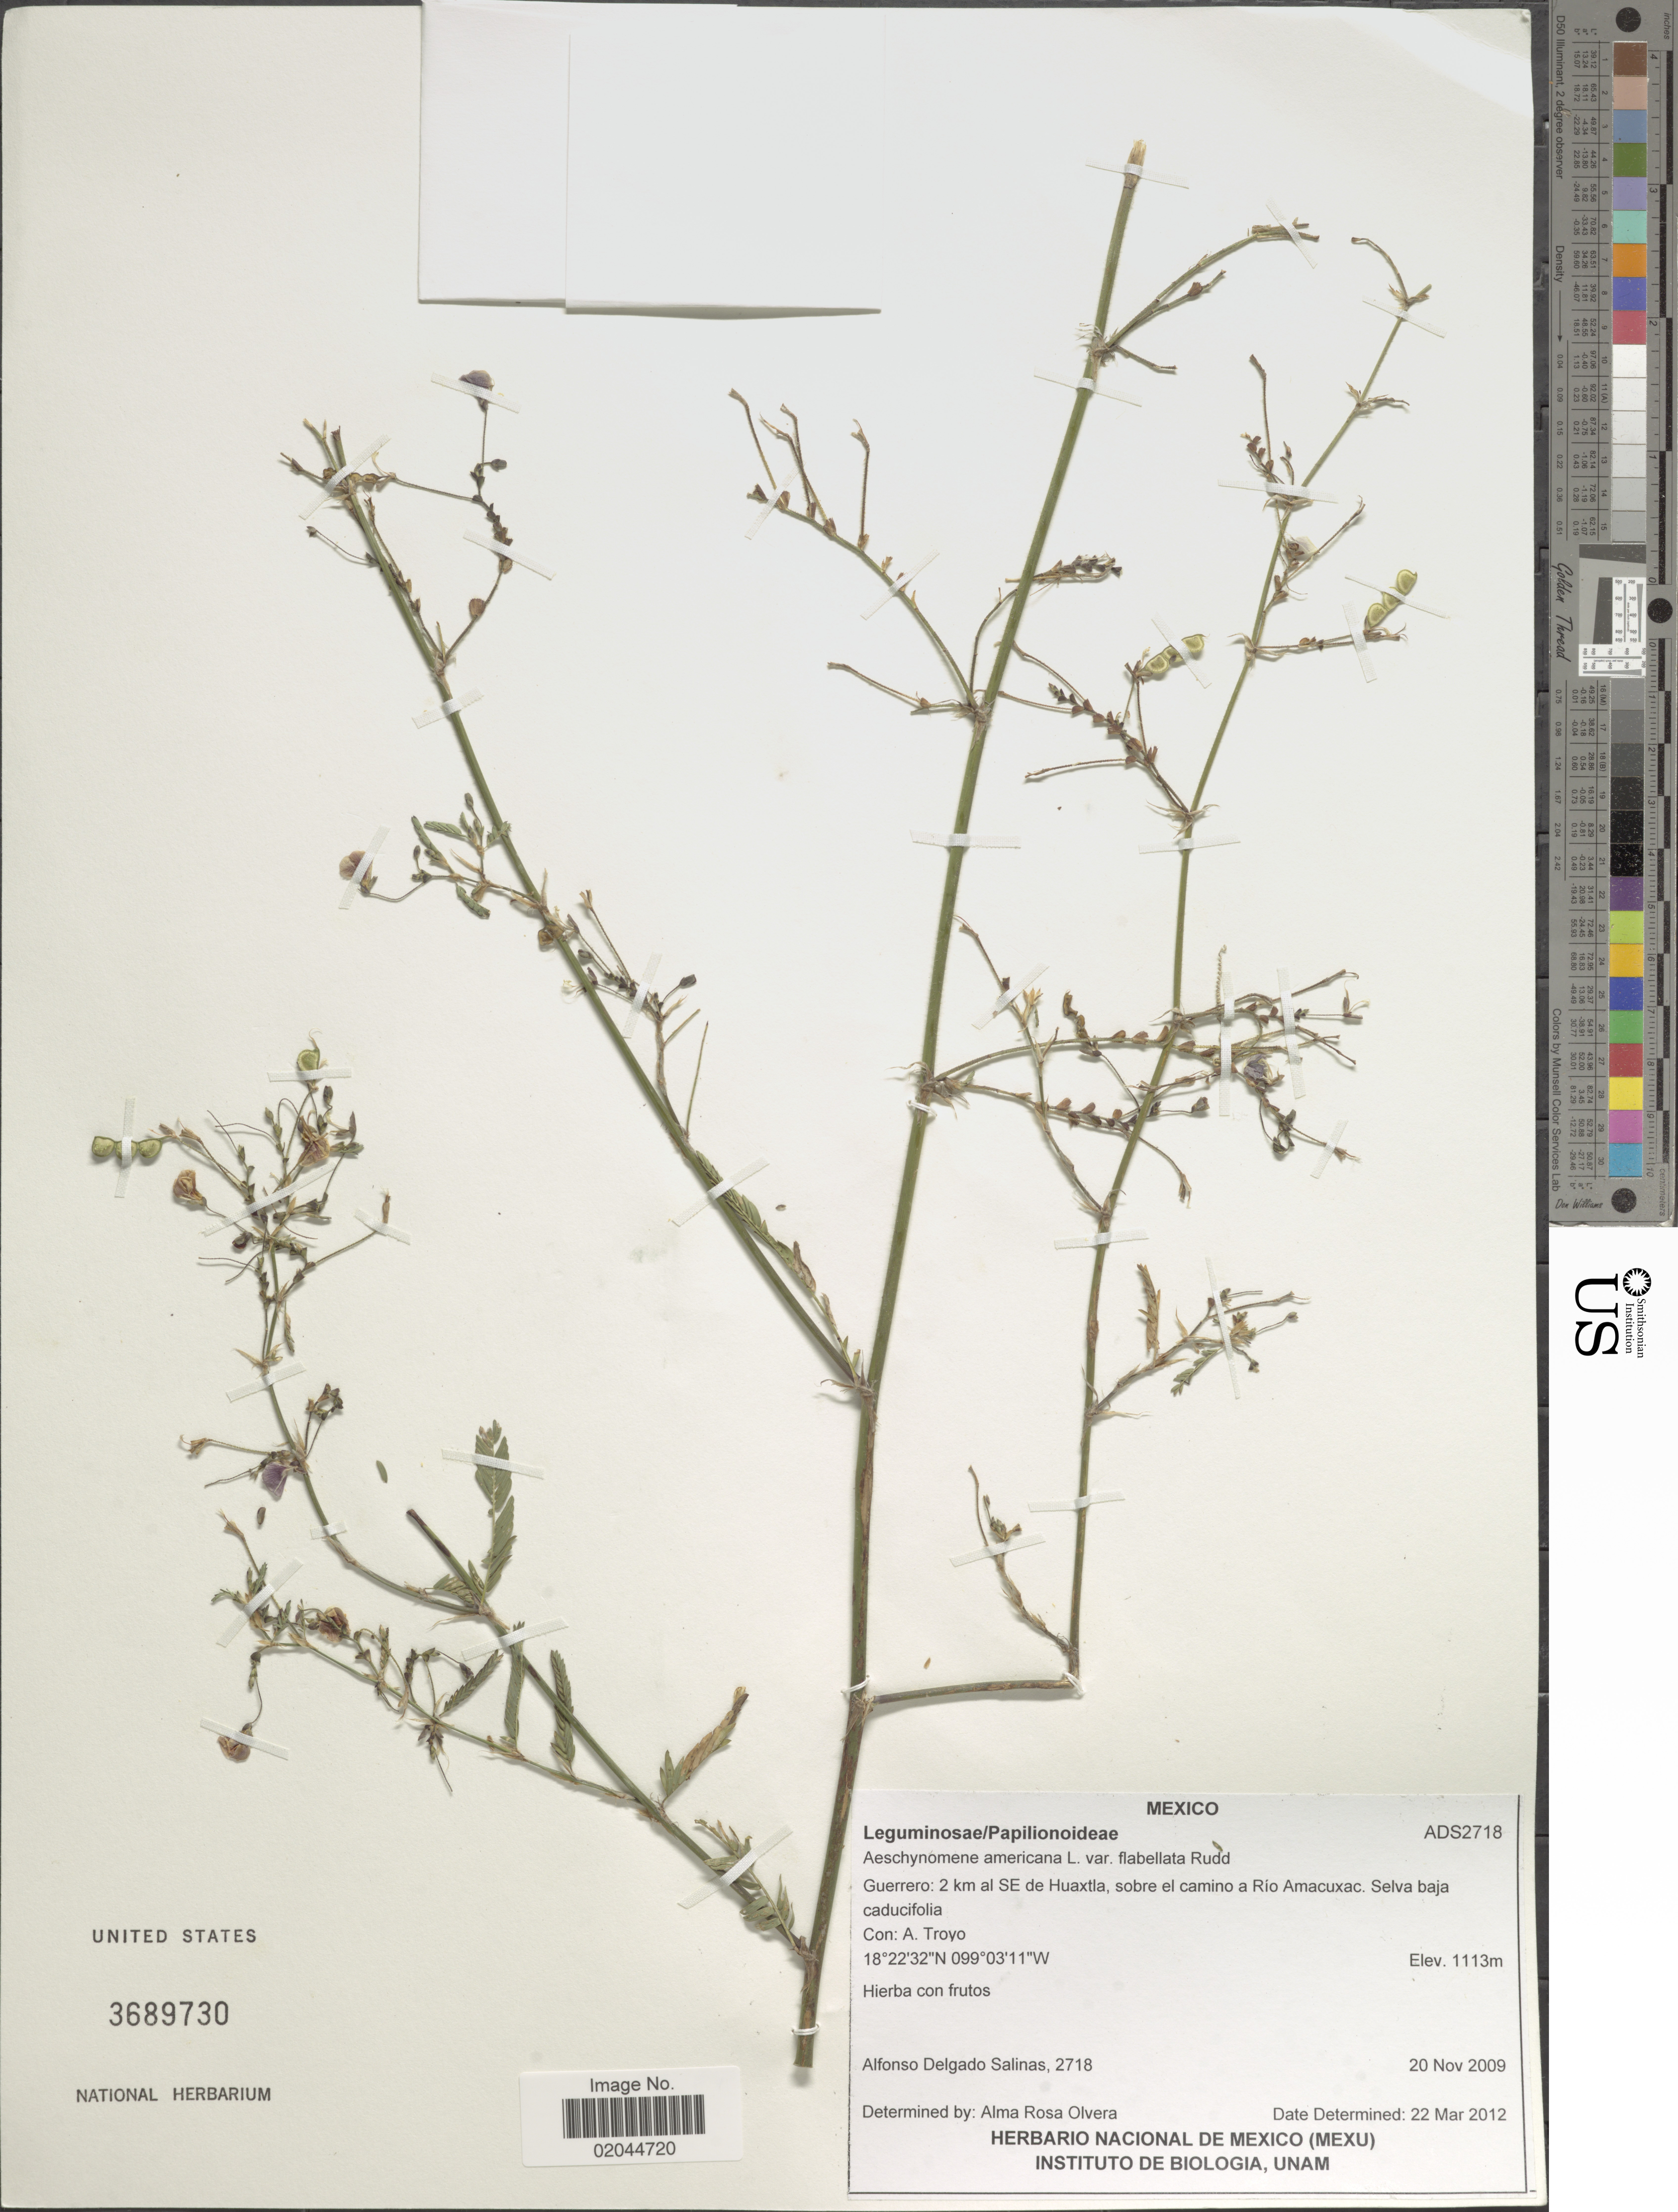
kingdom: Plantae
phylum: Tracheophyta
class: Magnoliopsida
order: Fabales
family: Fabaceae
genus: Aeschynomene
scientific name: Aeschynomene americana var. flabellata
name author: Rudd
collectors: A. Delgado S. & A. Troyo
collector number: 2718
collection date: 2009-11-20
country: Mexico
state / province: Guerrero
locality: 2 km al SE de Huaxtla, sobre el camino a Rio Amacuxac, selva baja caducifolia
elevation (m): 1113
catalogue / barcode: US 3689730